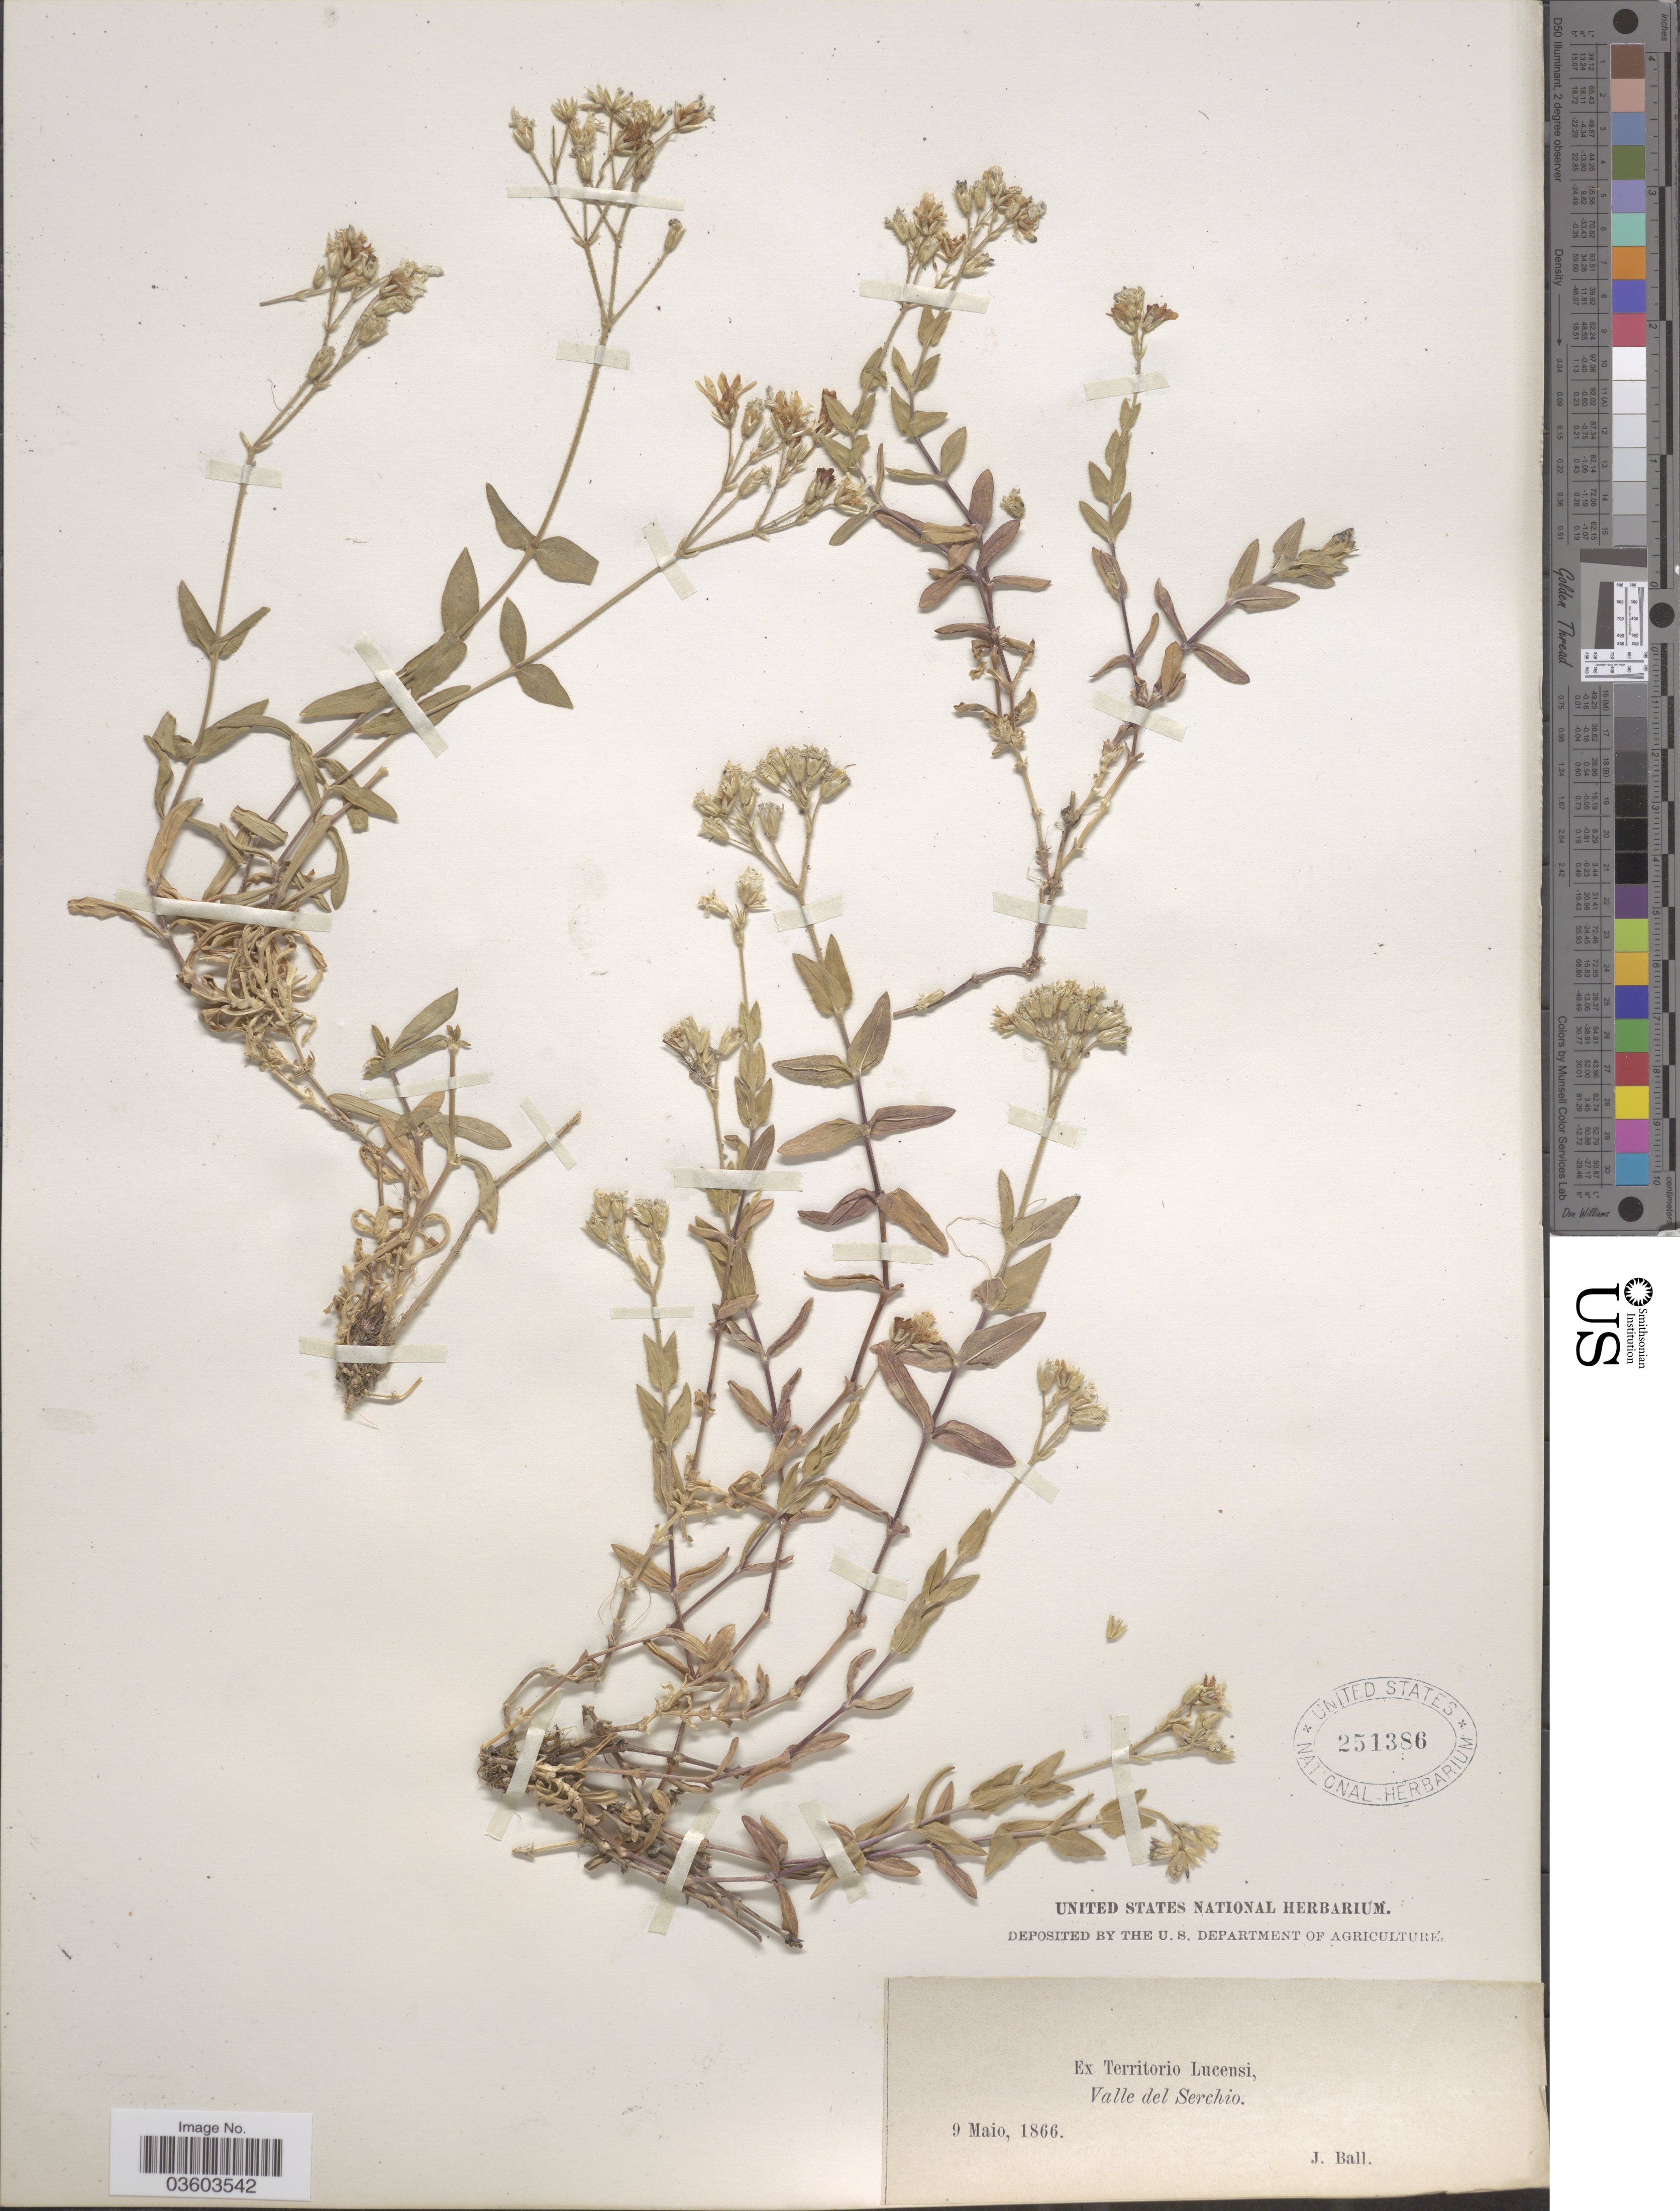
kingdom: Plantae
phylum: Tracheophyta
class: Magnoliopsida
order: Caryophyllales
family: Caryophyllaceae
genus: Cerastium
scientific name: Cerastium sp.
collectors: J. Ball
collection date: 1866-05-09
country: Italy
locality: Ex Territorio Lucensi, Valle del Serchio.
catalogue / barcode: US 251386